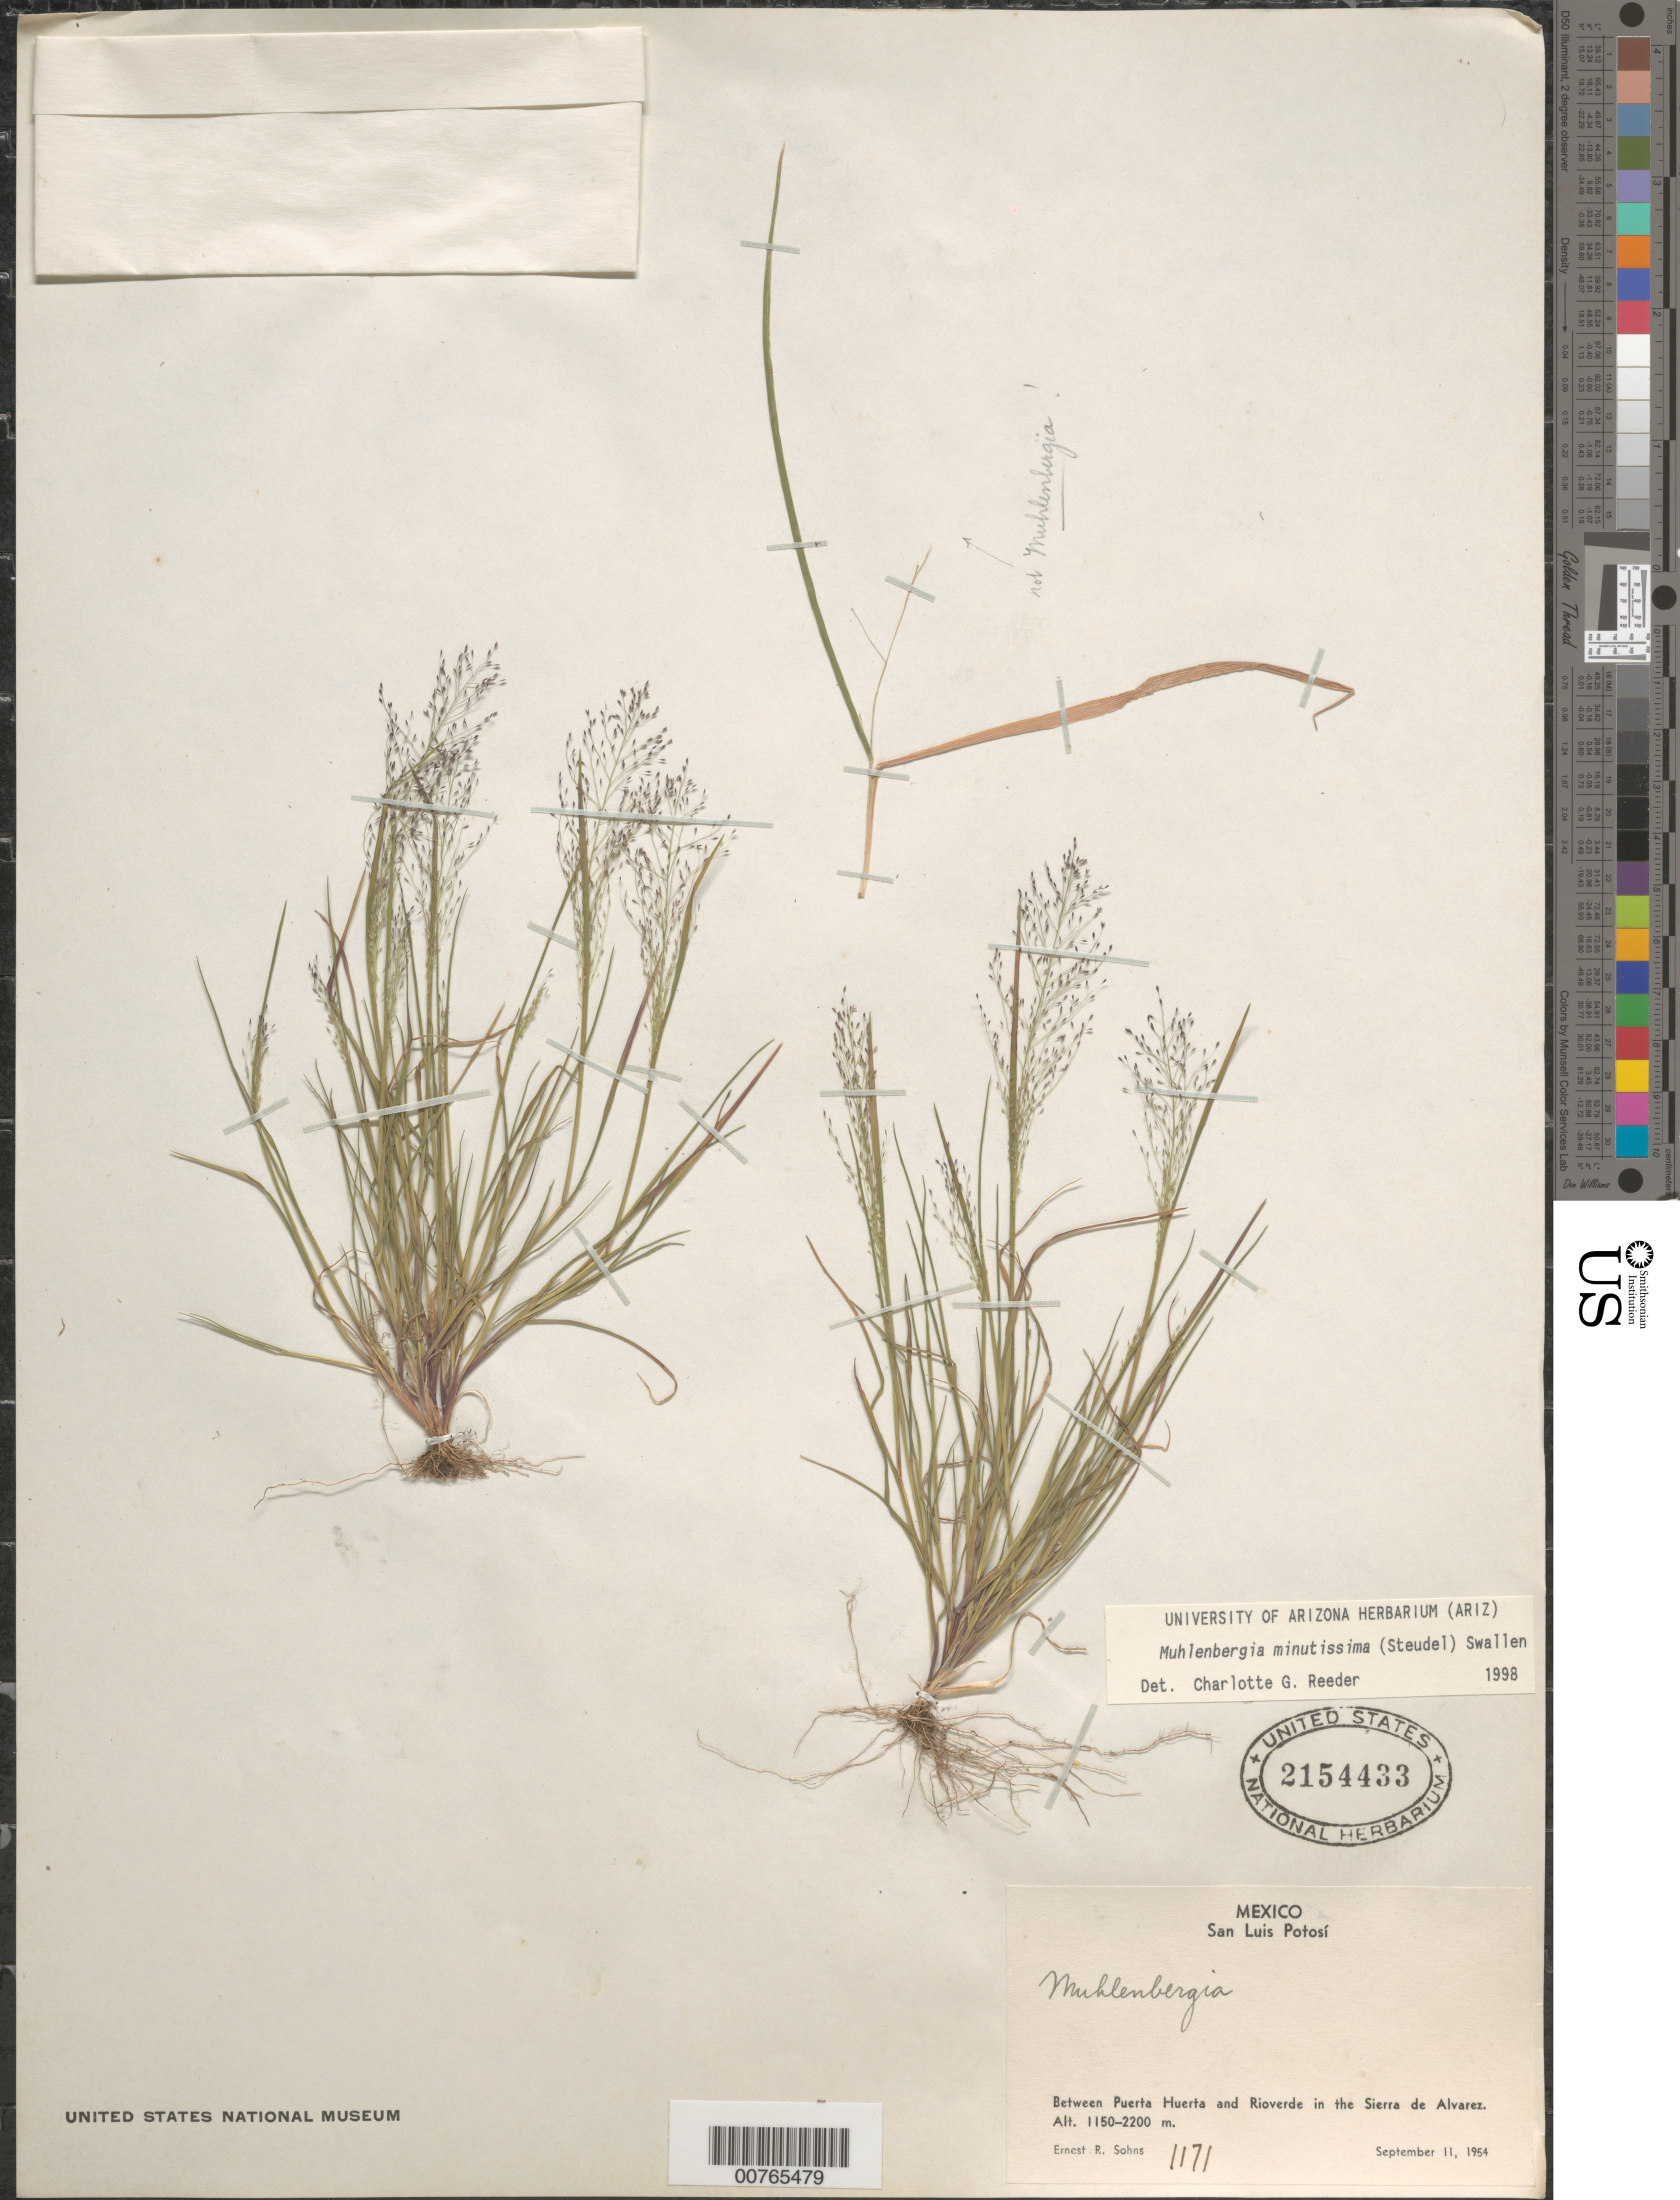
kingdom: Plantae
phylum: Tracheophyta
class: Liliopsida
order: Poales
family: Poaceae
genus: Muhlenbergia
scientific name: Muhlenbergia minutissima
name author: (Steud.) Swallen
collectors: E. R. Sohns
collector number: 1171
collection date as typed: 11 Sep 1954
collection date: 1954-09-11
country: Mexico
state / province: San Luis Potosi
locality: Between Puerta Huerta & Rioverde in the Sierra de Alvarez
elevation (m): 1150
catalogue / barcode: US 2154433